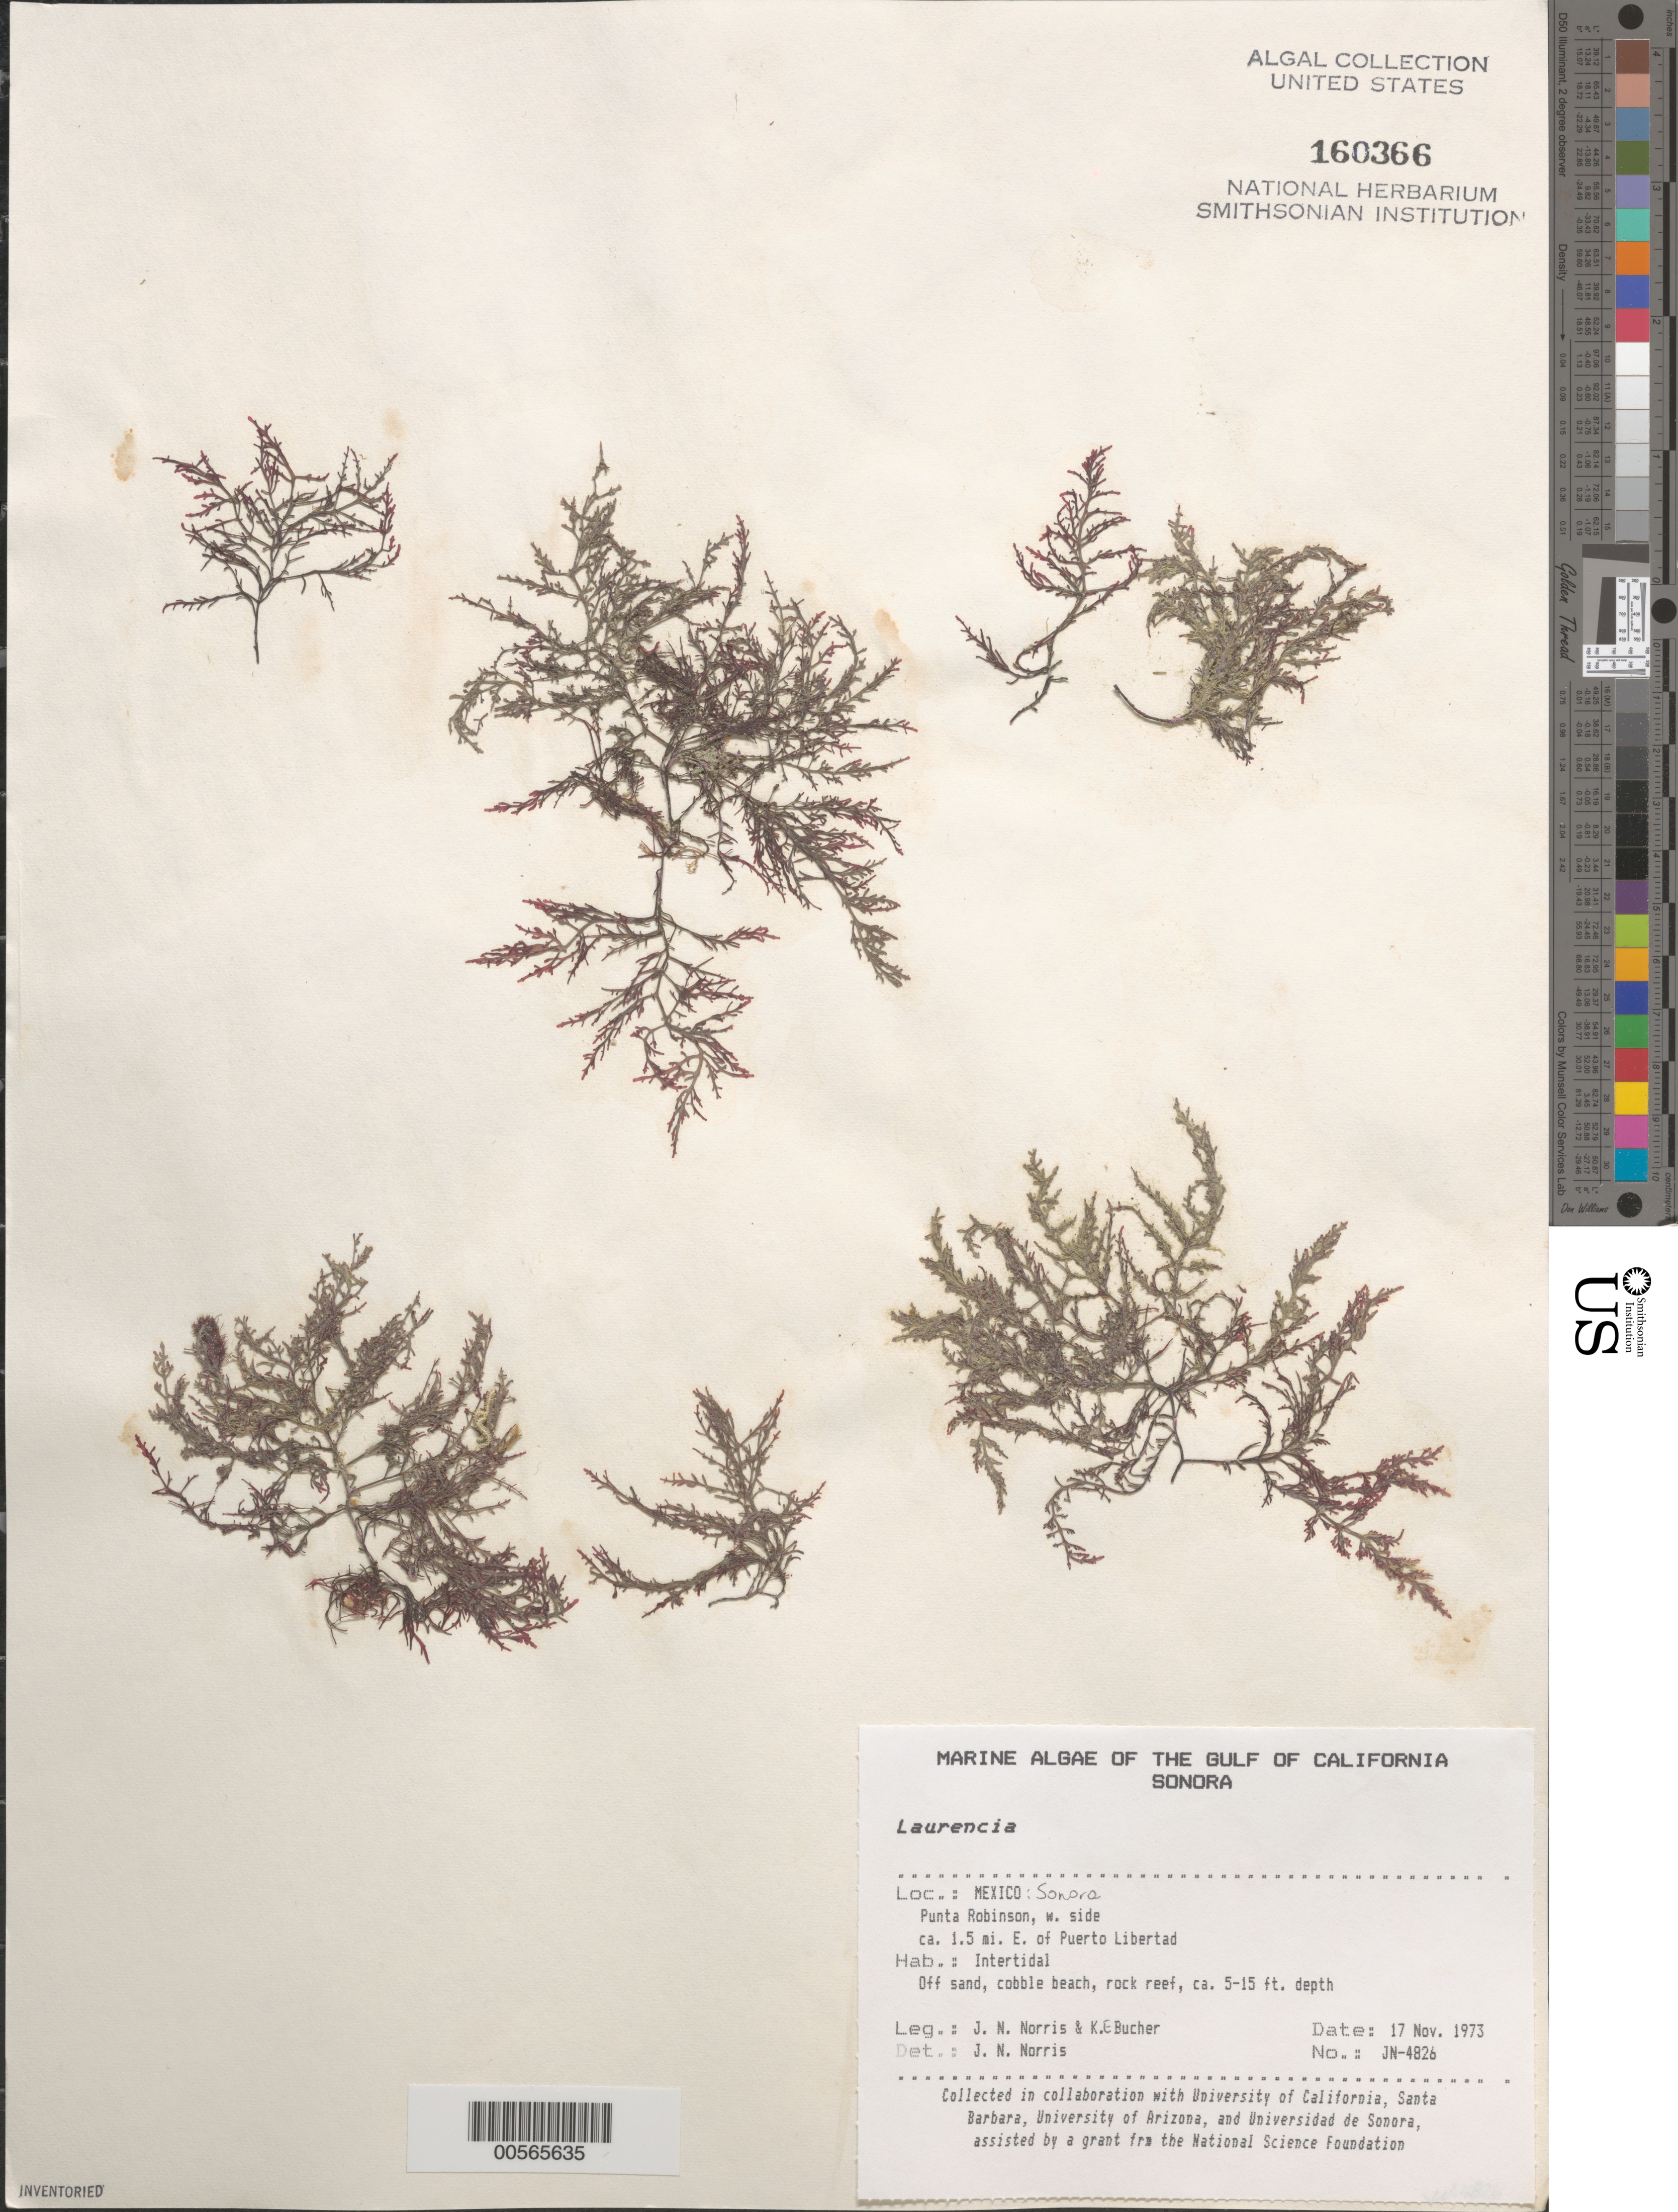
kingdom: Plantae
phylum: Rhodophyta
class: Florideophyceae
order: Ceramiales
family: Rhodomelaceae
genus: Laurencia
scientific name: Laurencia sp.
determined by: Norris, James N.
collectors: J. N. Norris & K. E. Bucher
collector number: JN-4826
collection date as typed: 17 Nov 1973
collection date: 1973-11-17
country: Mexico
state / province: Sonora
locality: Punta Robinson ca. 1.5 miles east of Puerto Libertad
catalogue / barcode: US 160366